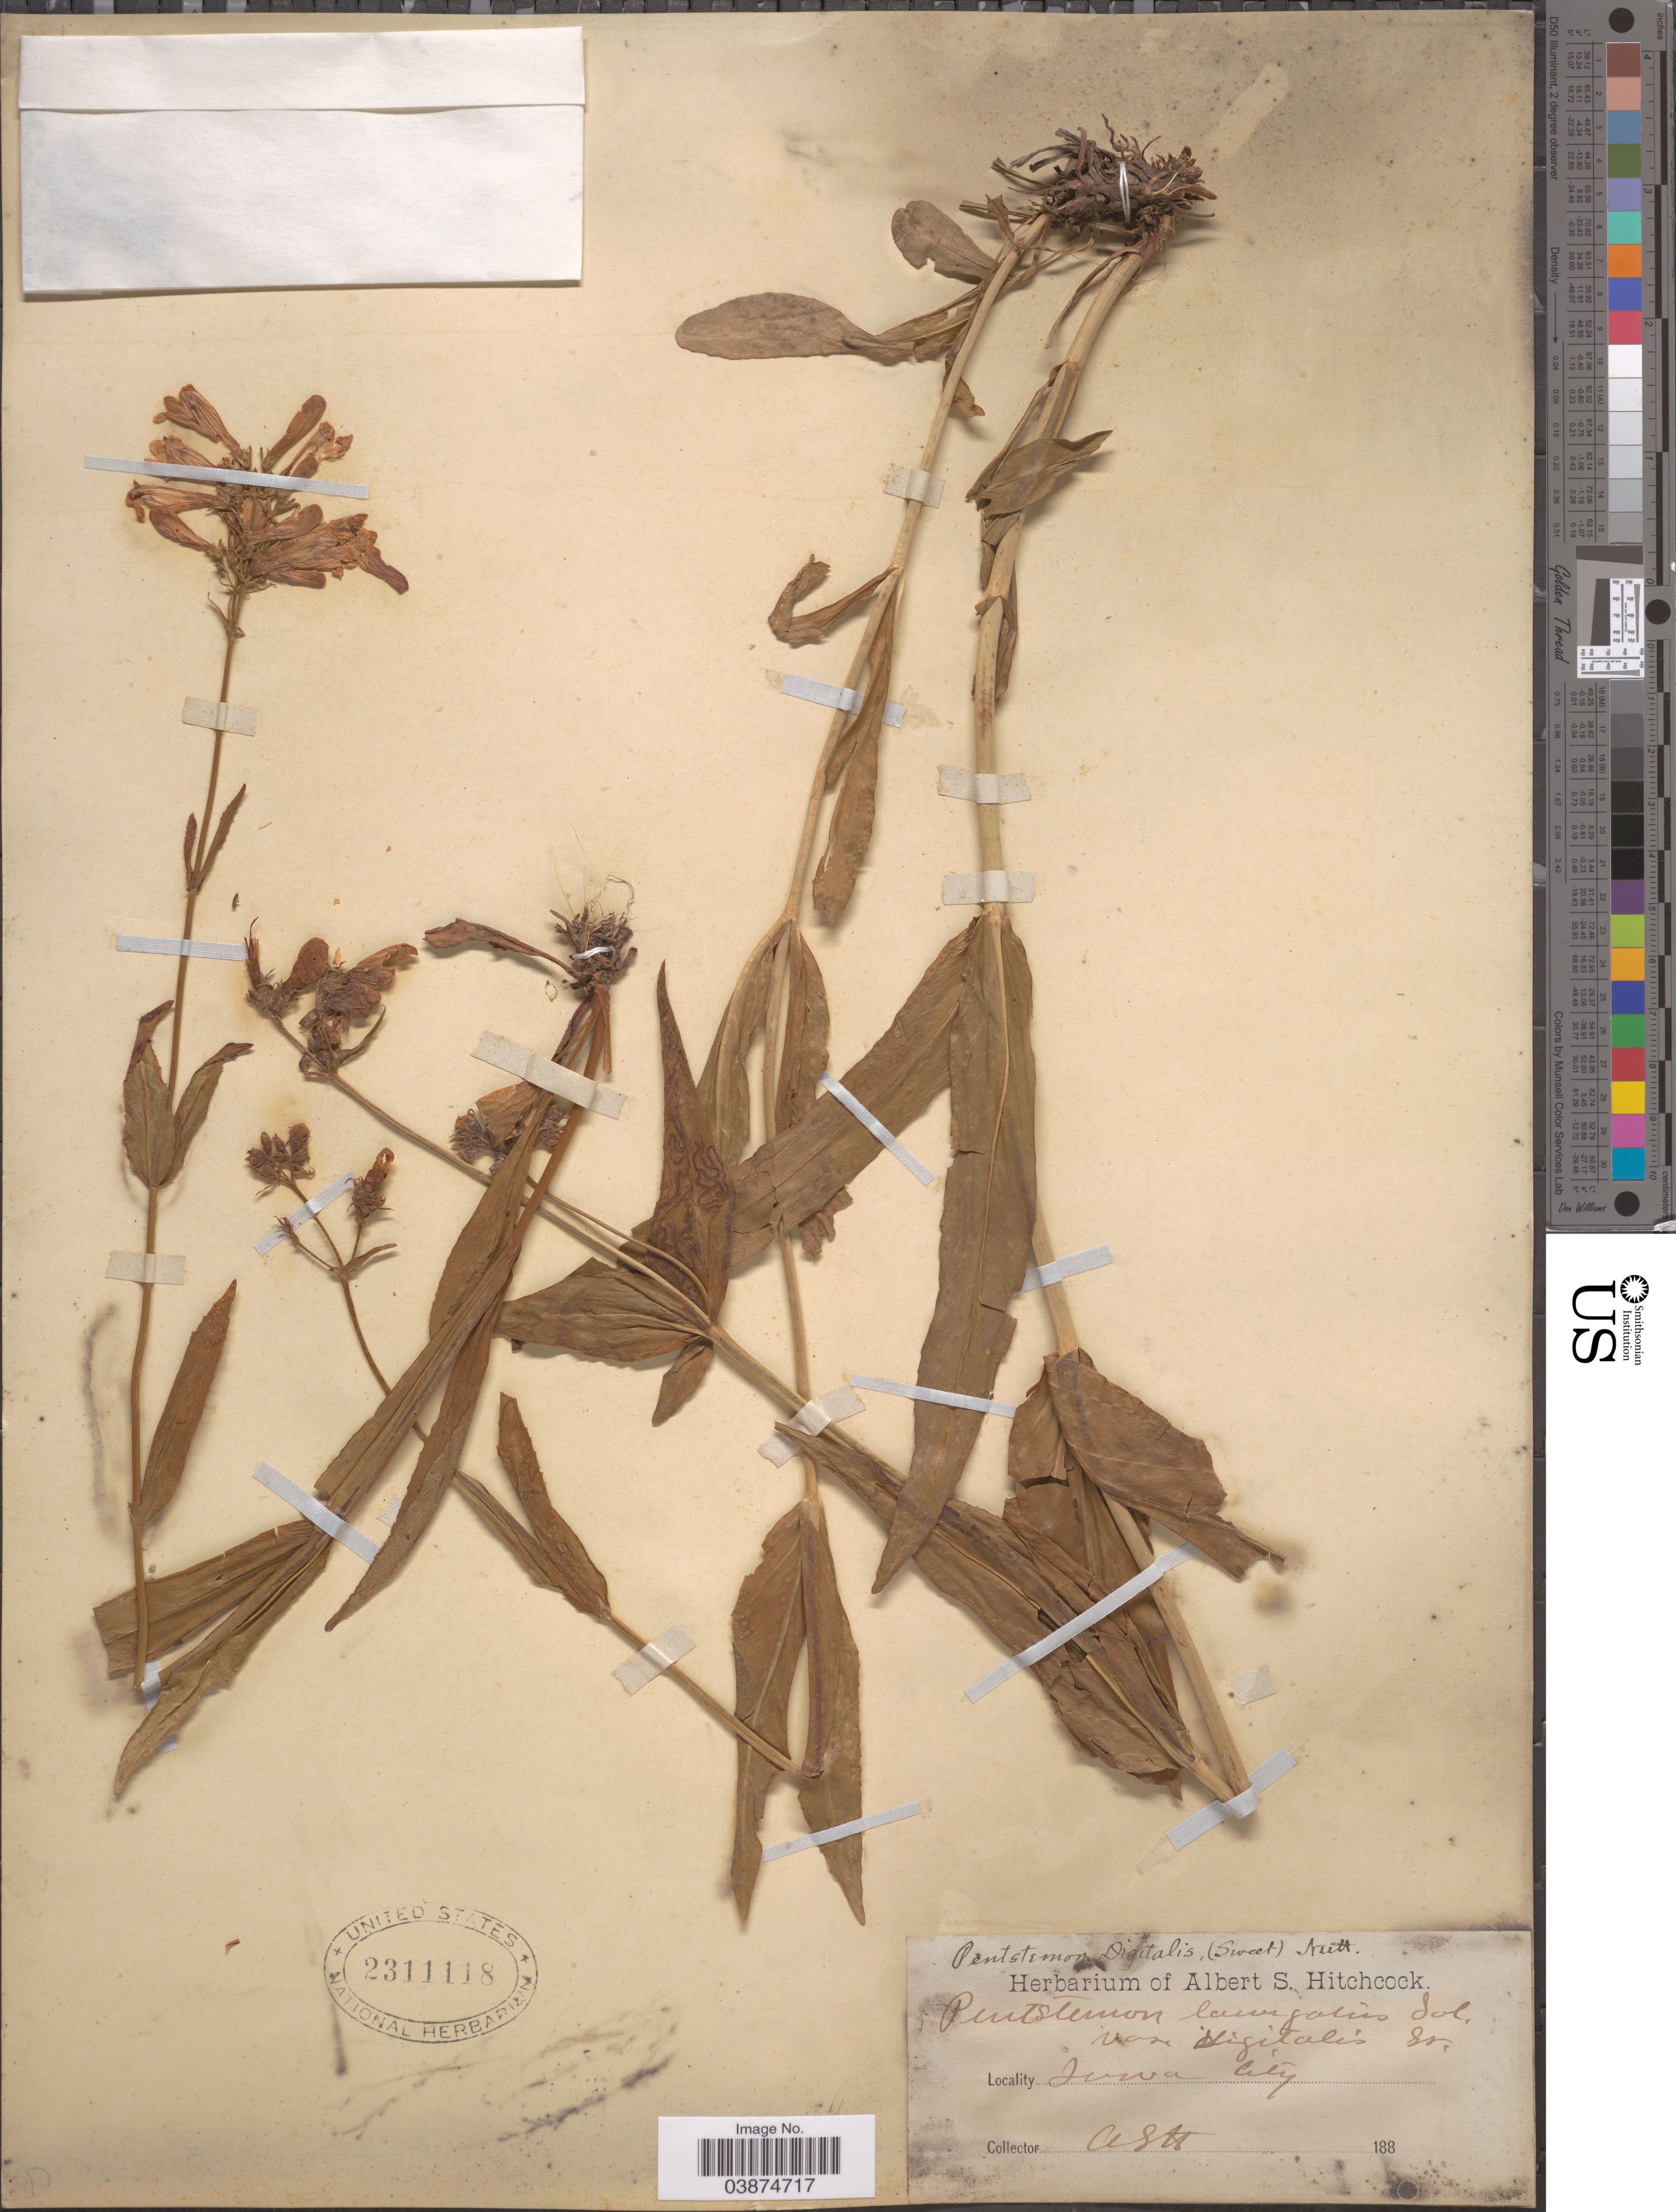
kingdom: Plantae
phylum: Tracheophyta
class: Magnoliopsida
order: Lamiales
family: Plantaginaceae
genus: Penstemon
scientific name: Penstemon digitalis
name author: Nutt. ex Sims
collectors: A. S. Hitchcock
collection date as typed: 188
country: United States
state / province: Iowa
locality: Iowa City.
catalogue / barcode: US 2311118